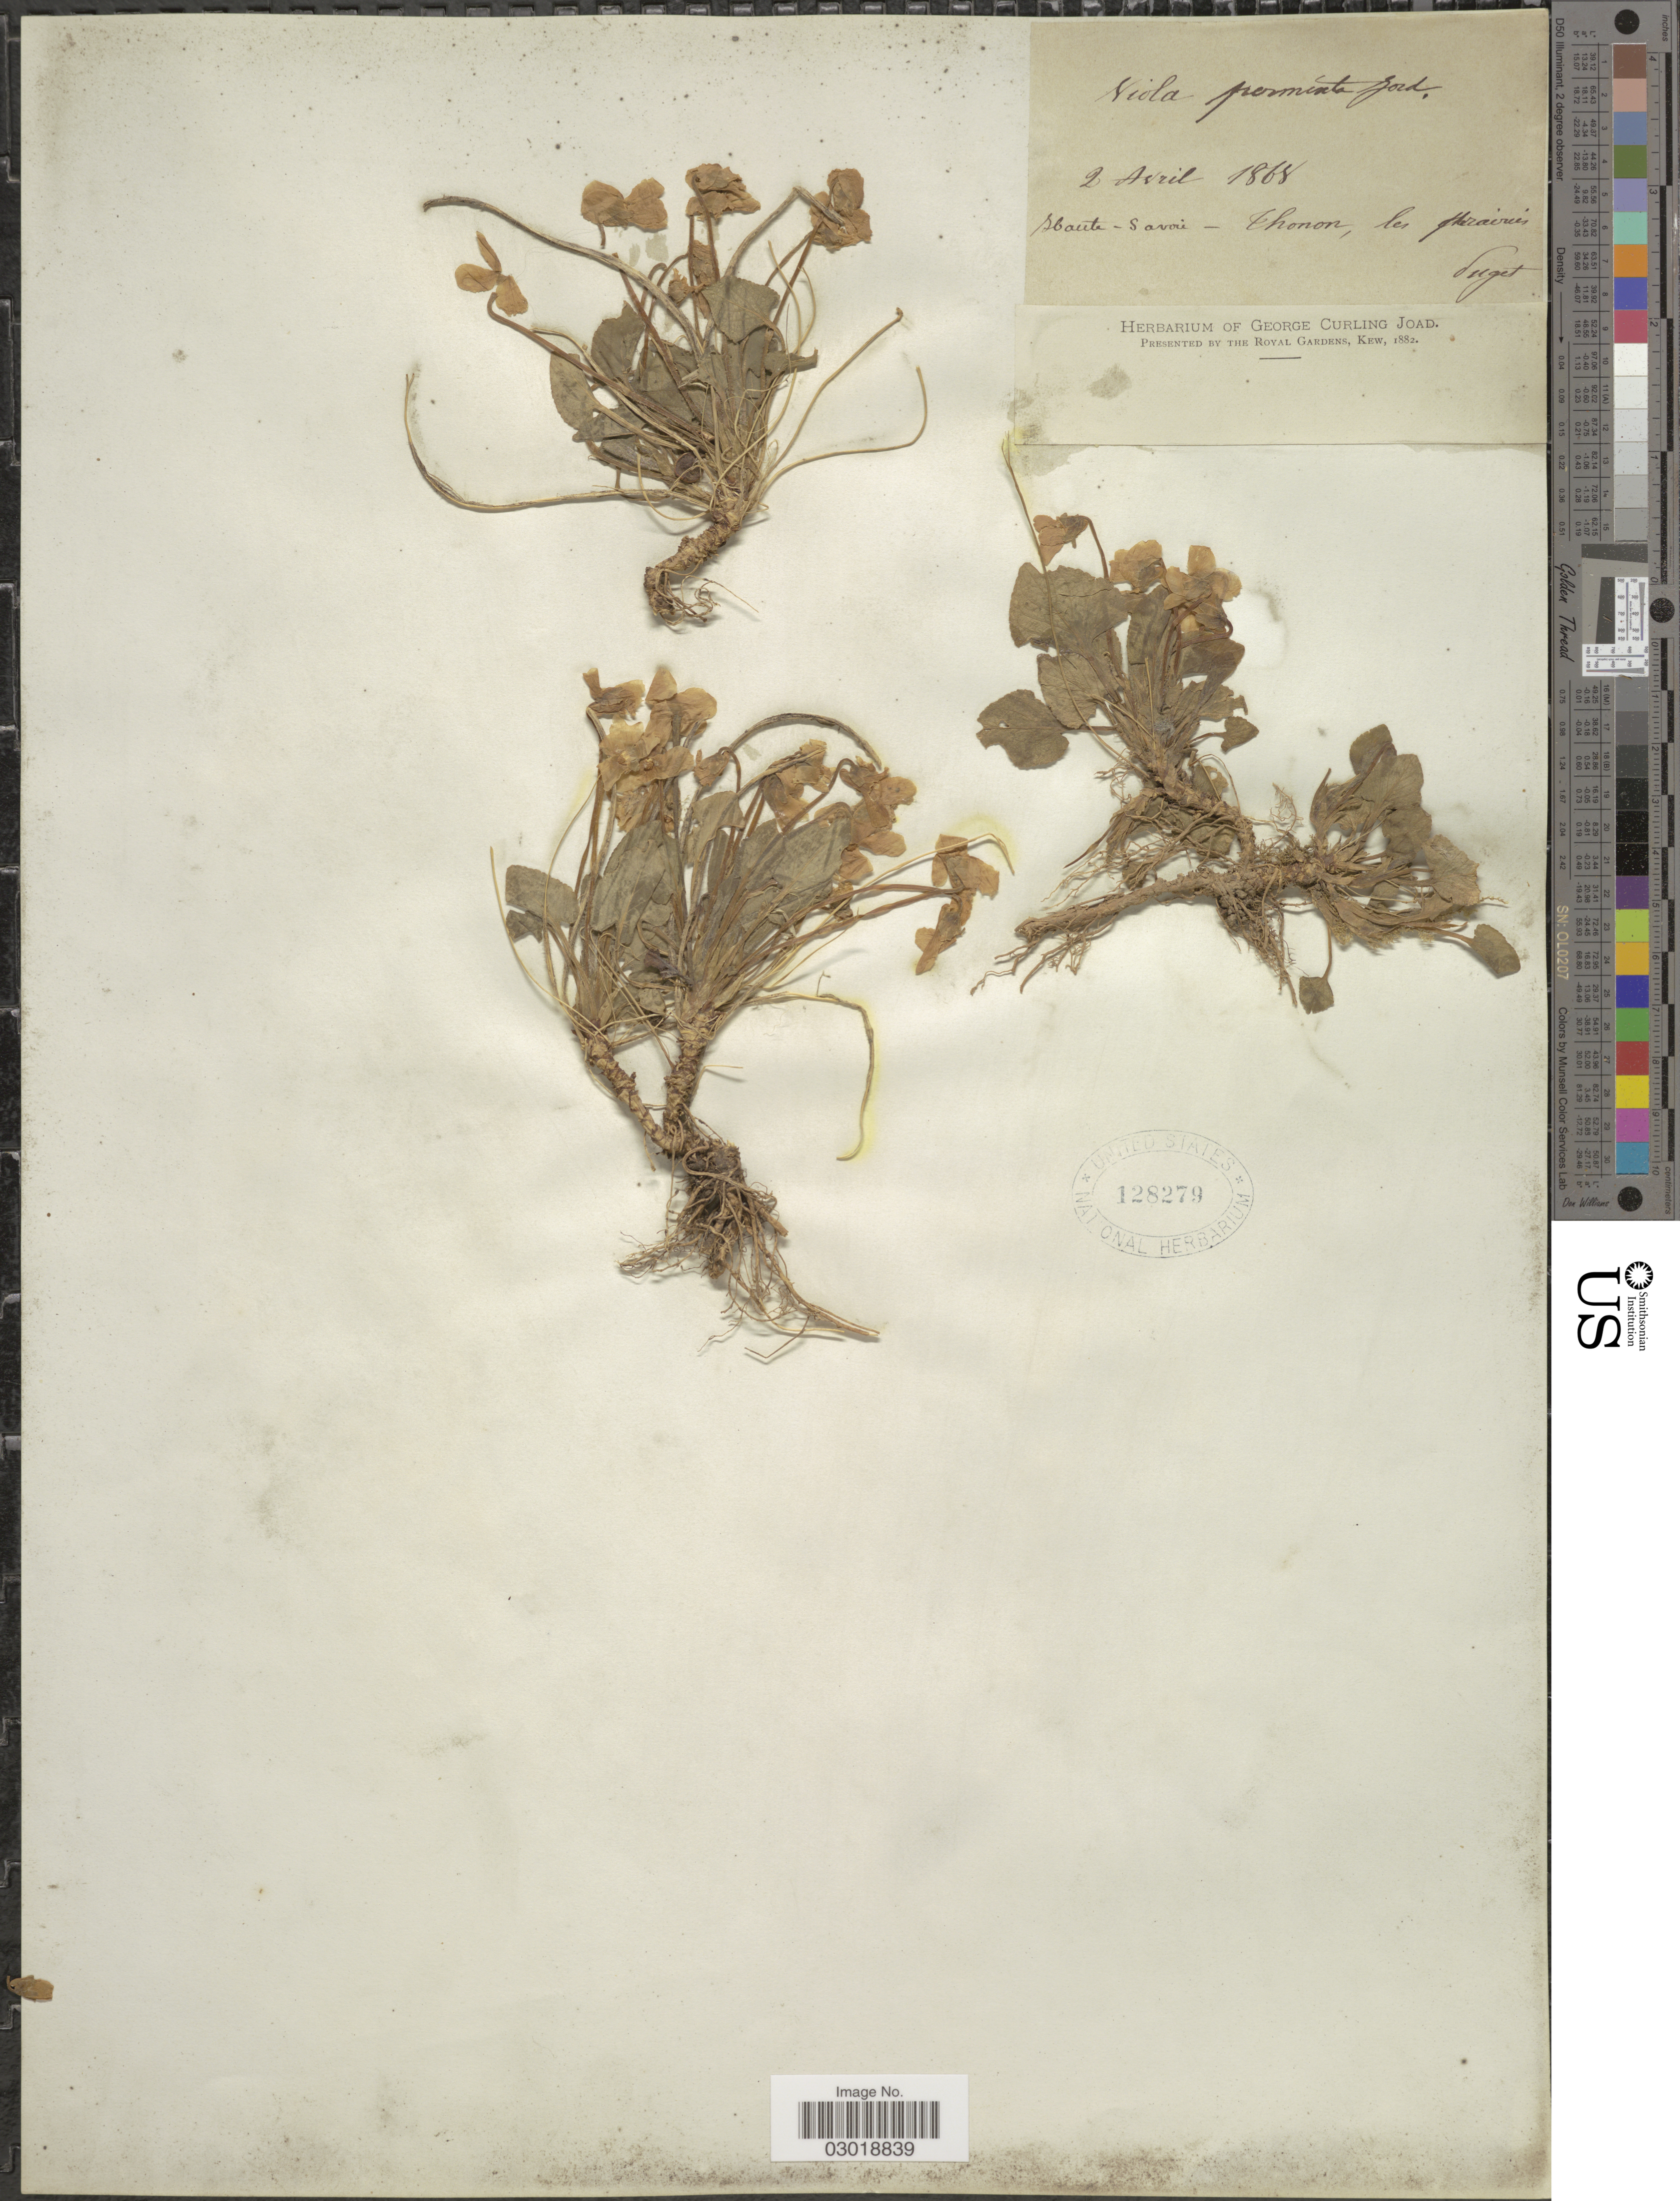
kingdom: Plantae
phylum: Tracheophyta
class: Magnoliopsida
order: Malpighiales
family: Violaceae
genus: Viola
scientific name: Viola x permixta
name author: Jord.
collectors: -. Puget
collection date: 1868-04-02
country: France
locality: Haute-Savoie - Thonon.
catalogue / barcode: US 128279